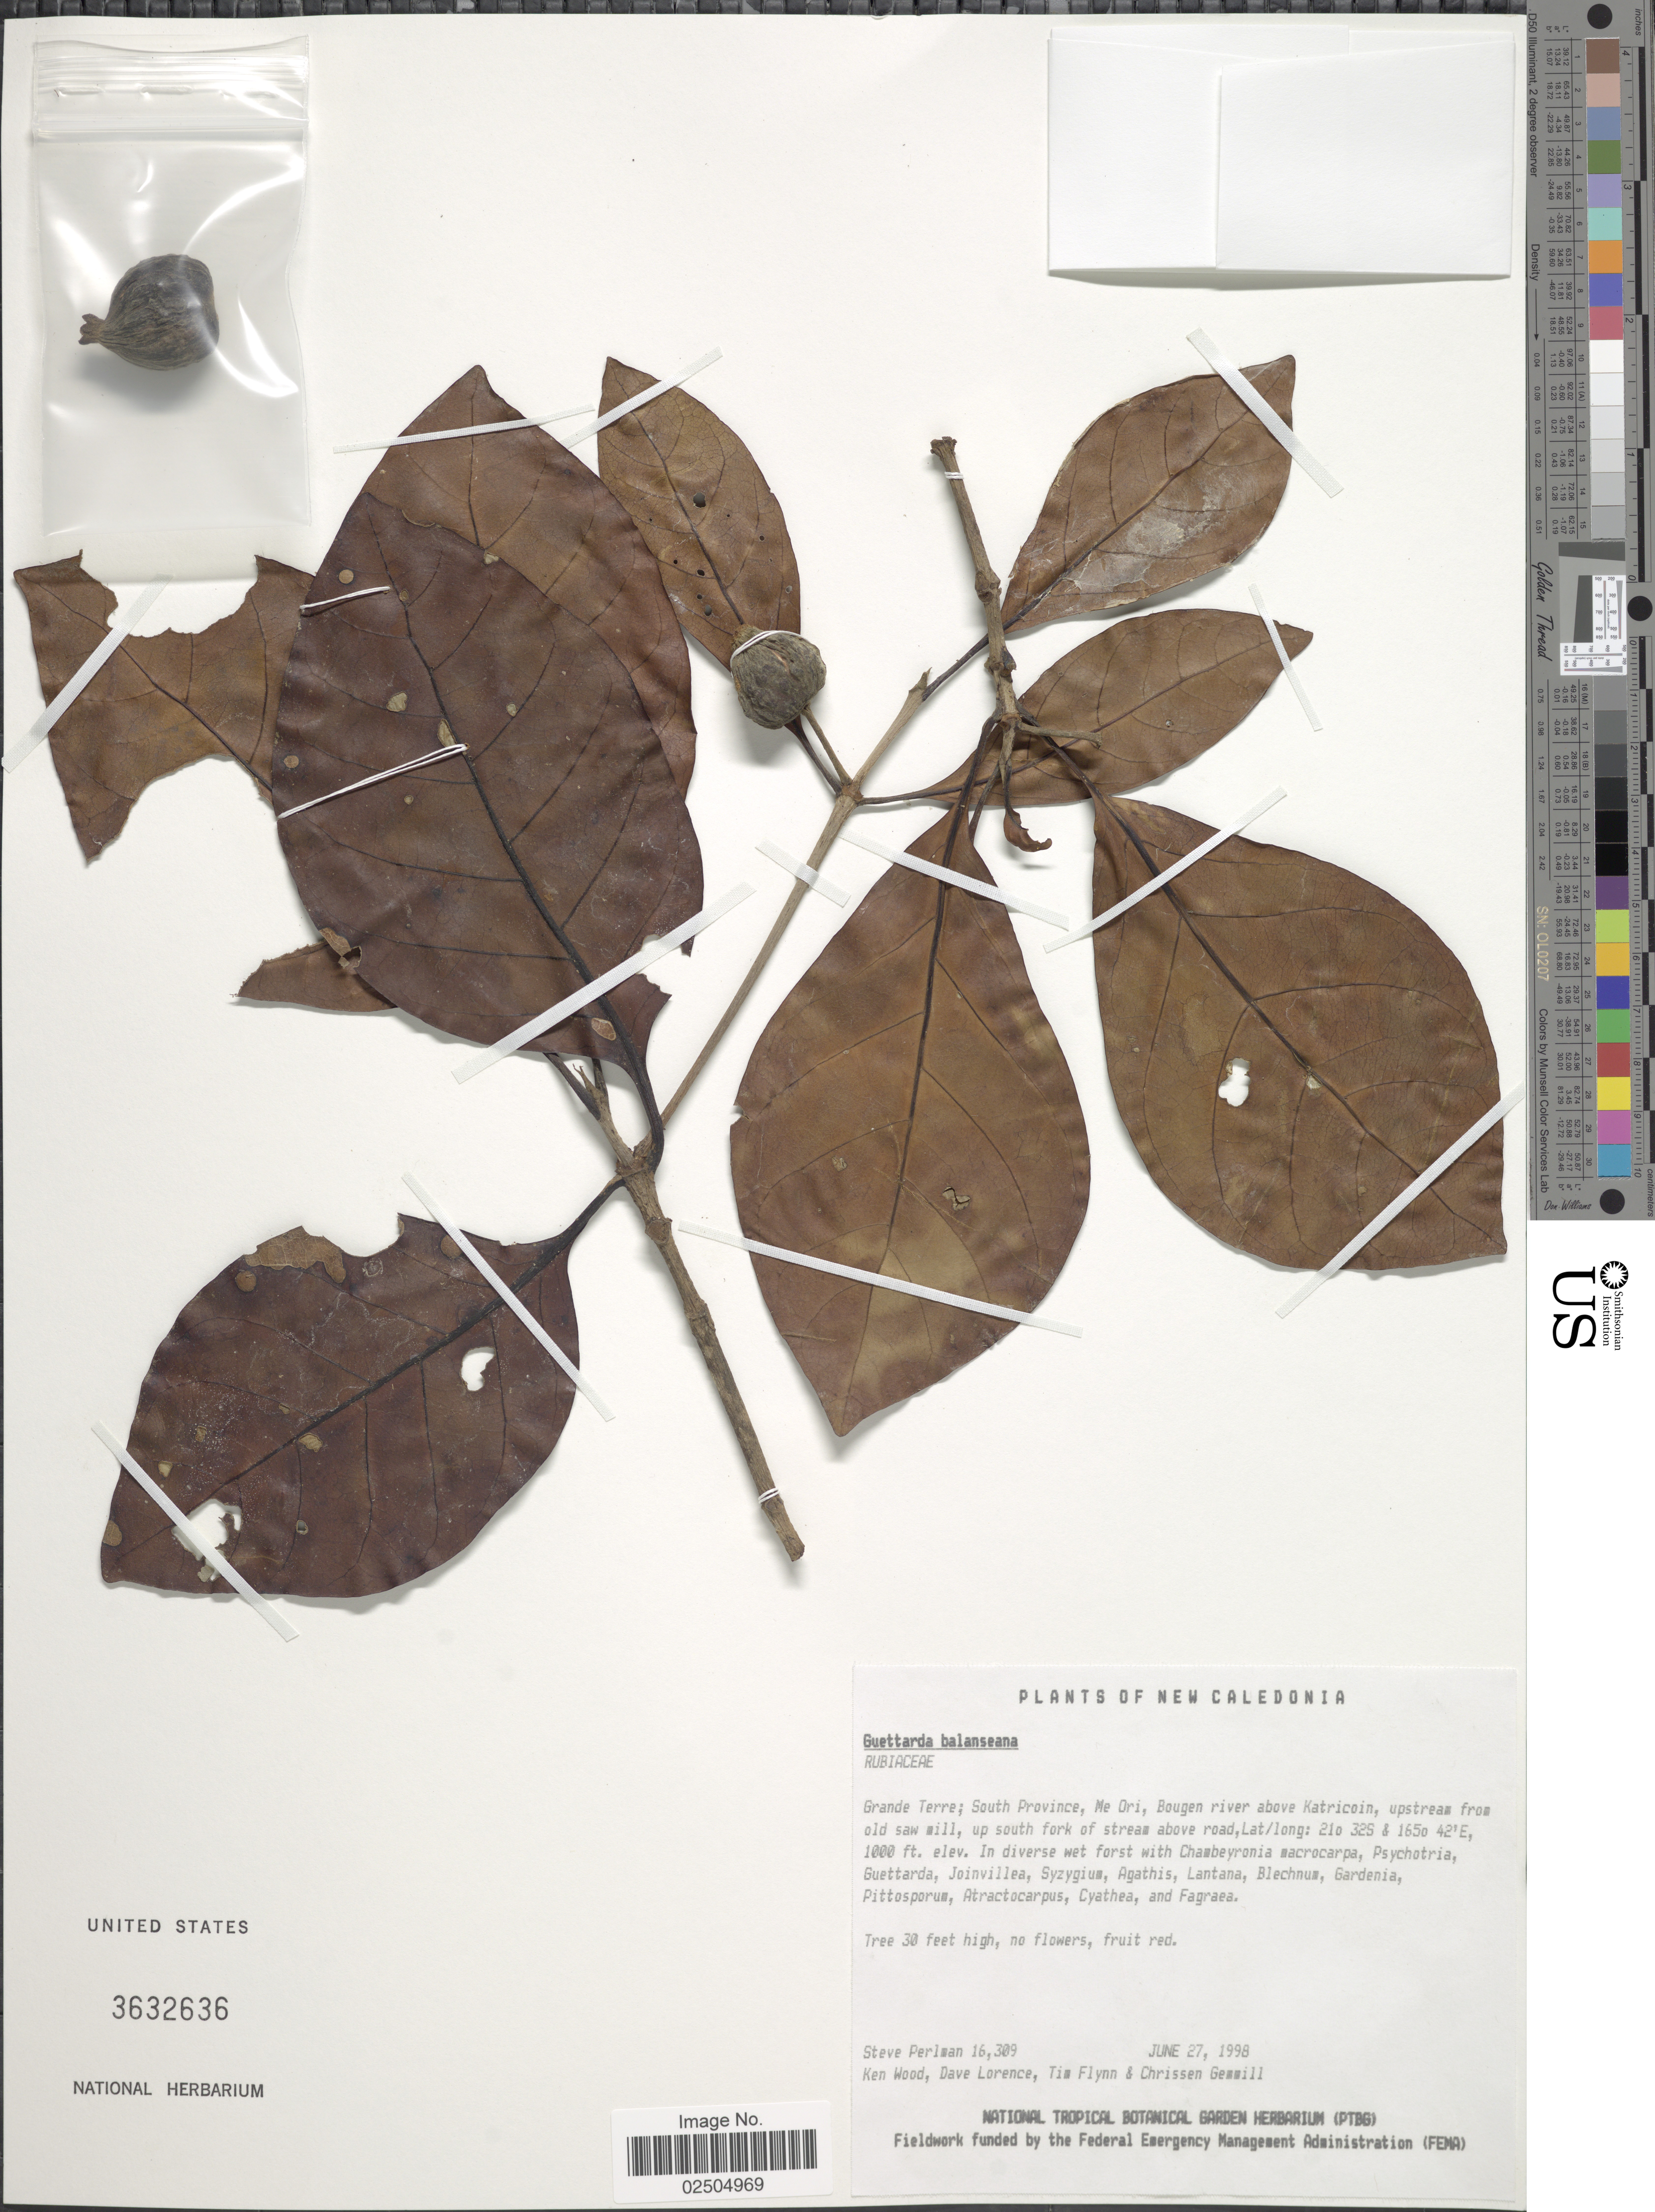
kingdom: Plantae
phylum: Tracheophyta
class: Magnoliopsida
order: Gentianales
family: Rubiaceae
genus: Guettarda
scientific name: Guettarda balansana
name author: Baill.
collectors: S. Perlman, K. R. Wood, D. Lorence, T. Flynn & C. Gemmill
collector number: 16309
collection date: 1998-06-27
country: New Caledonia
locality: Grand Terre, South Province, Me Ori, Bougen river above Katricoin, upstream from old saw mill, up south fork of stream above road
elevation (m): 305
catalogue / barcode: US 3632636